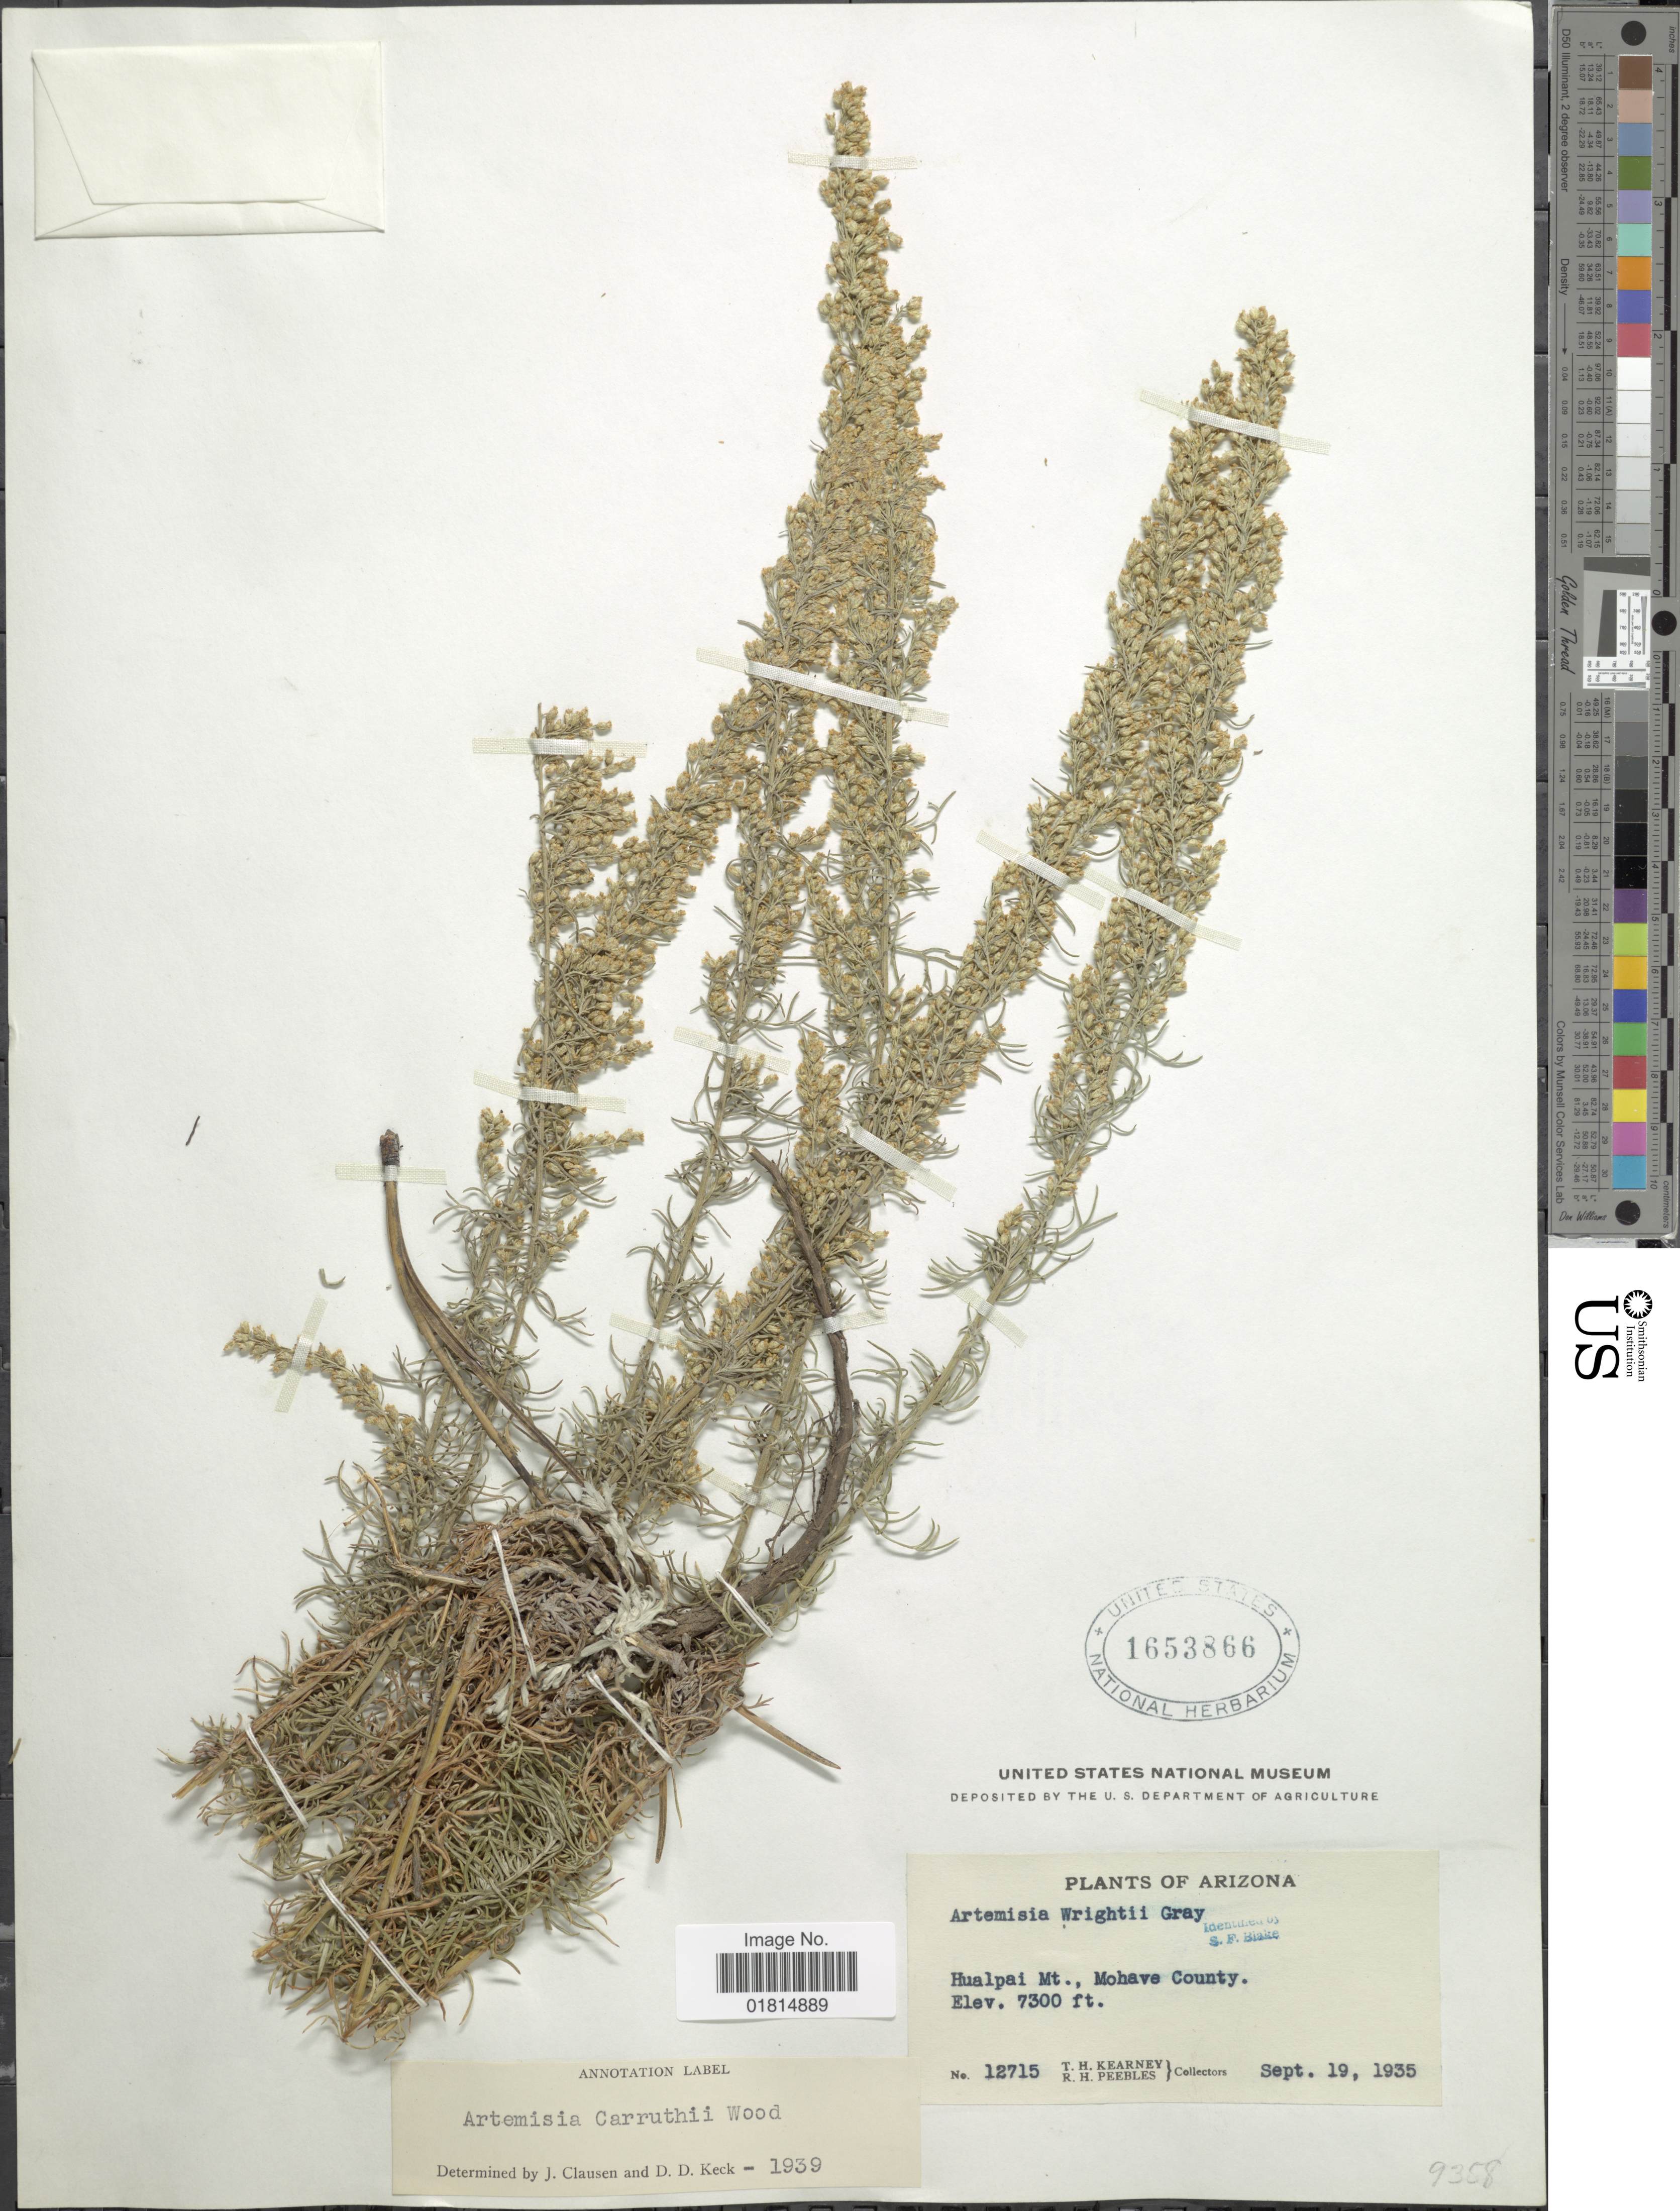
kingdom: Plantae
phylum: Tracheophyta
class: Magnoliopsida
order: Asterales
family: Asteraceae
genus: Artemisia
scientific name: Artemisia carruthii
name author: Alph. Wood ex Carruth.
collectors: T. H. Kearney & R. H. Peebles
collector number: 12715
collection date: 1935-09-19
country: United States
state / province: Arizona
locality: Hualpai Mt., Mohave County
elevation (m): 2225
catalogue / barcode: US 1653866